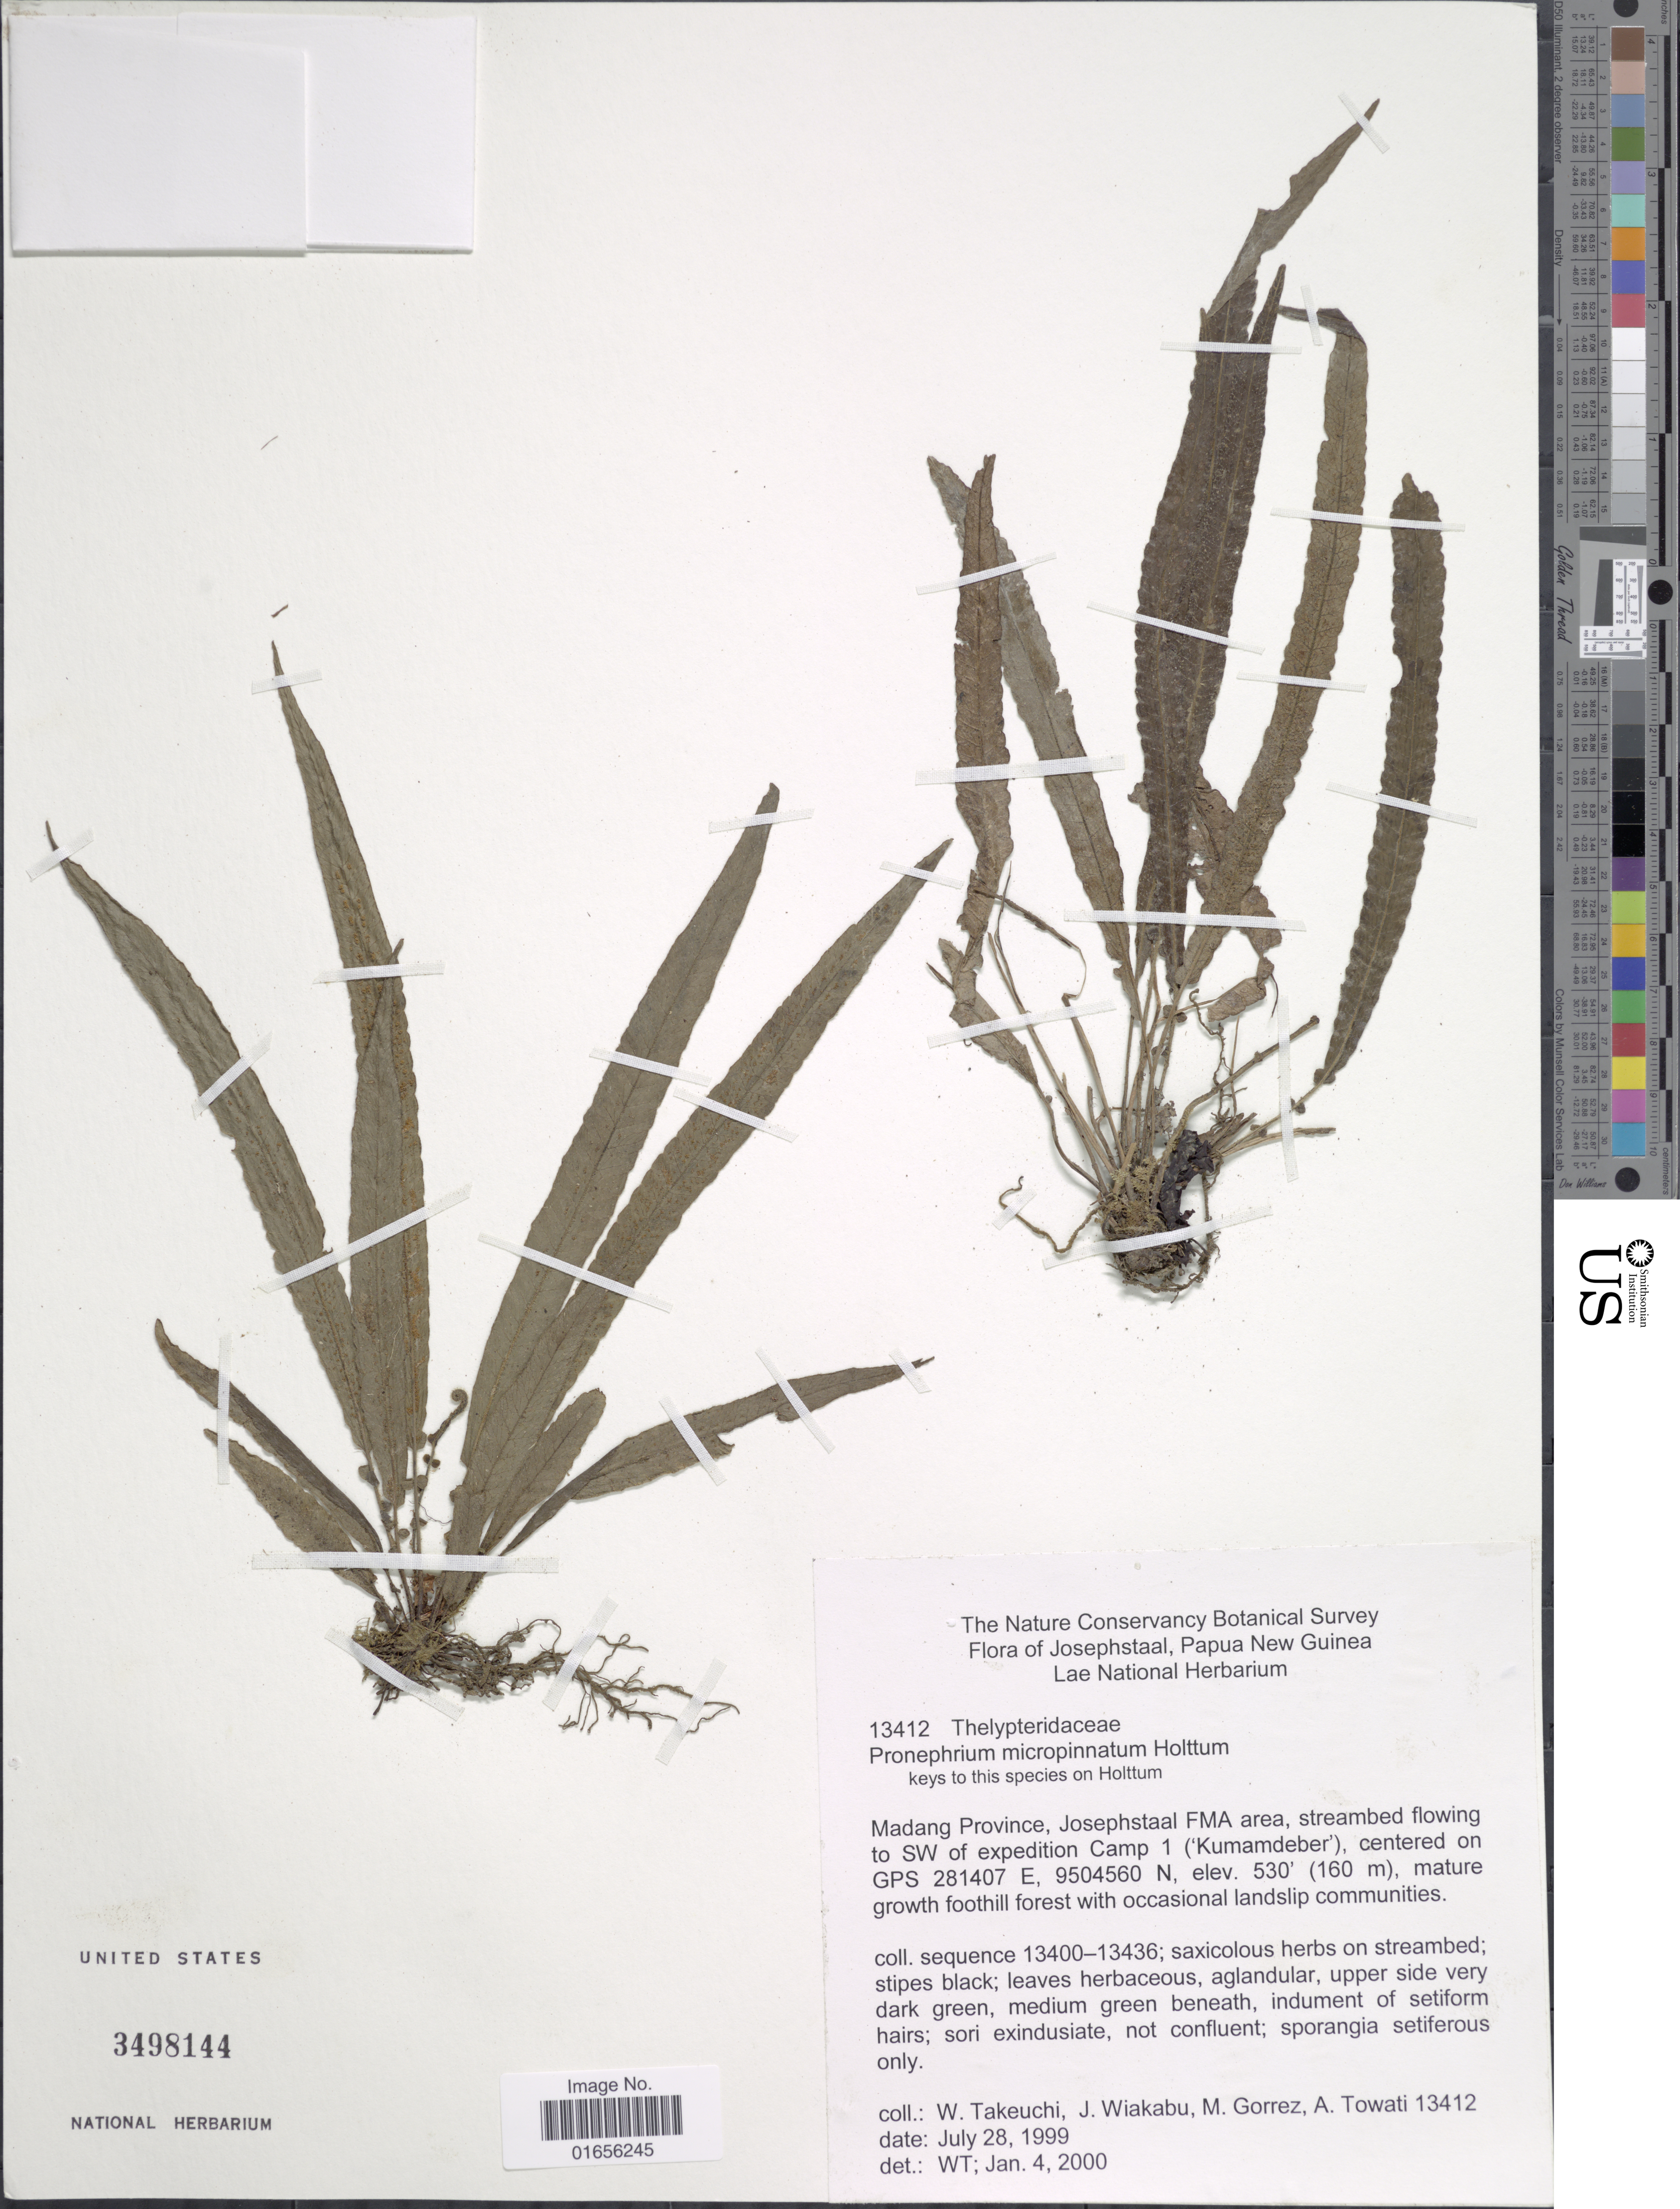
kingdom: Plantae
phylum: Tracheophyta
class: Polypodiopsida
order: Polypodiales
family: Thelypteridaceae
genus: Pronephrium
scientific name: Pronephrium micropinnatum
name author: Holttum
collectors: W. Takeuchi, J. Wiakabu, M. Gorrez & A. Towati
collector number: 13412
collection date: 1999-07-28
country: Papua New Guinea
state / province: Madang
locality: Josephstaal, Papua New Guinea, Madang Province, Josephstaal FMA area, streambed flowing to SW of expedition Camp 1 (Kumamdeber), centered on G{S 281407 E, 9504560 N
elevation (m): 162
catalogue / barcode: US 3498144